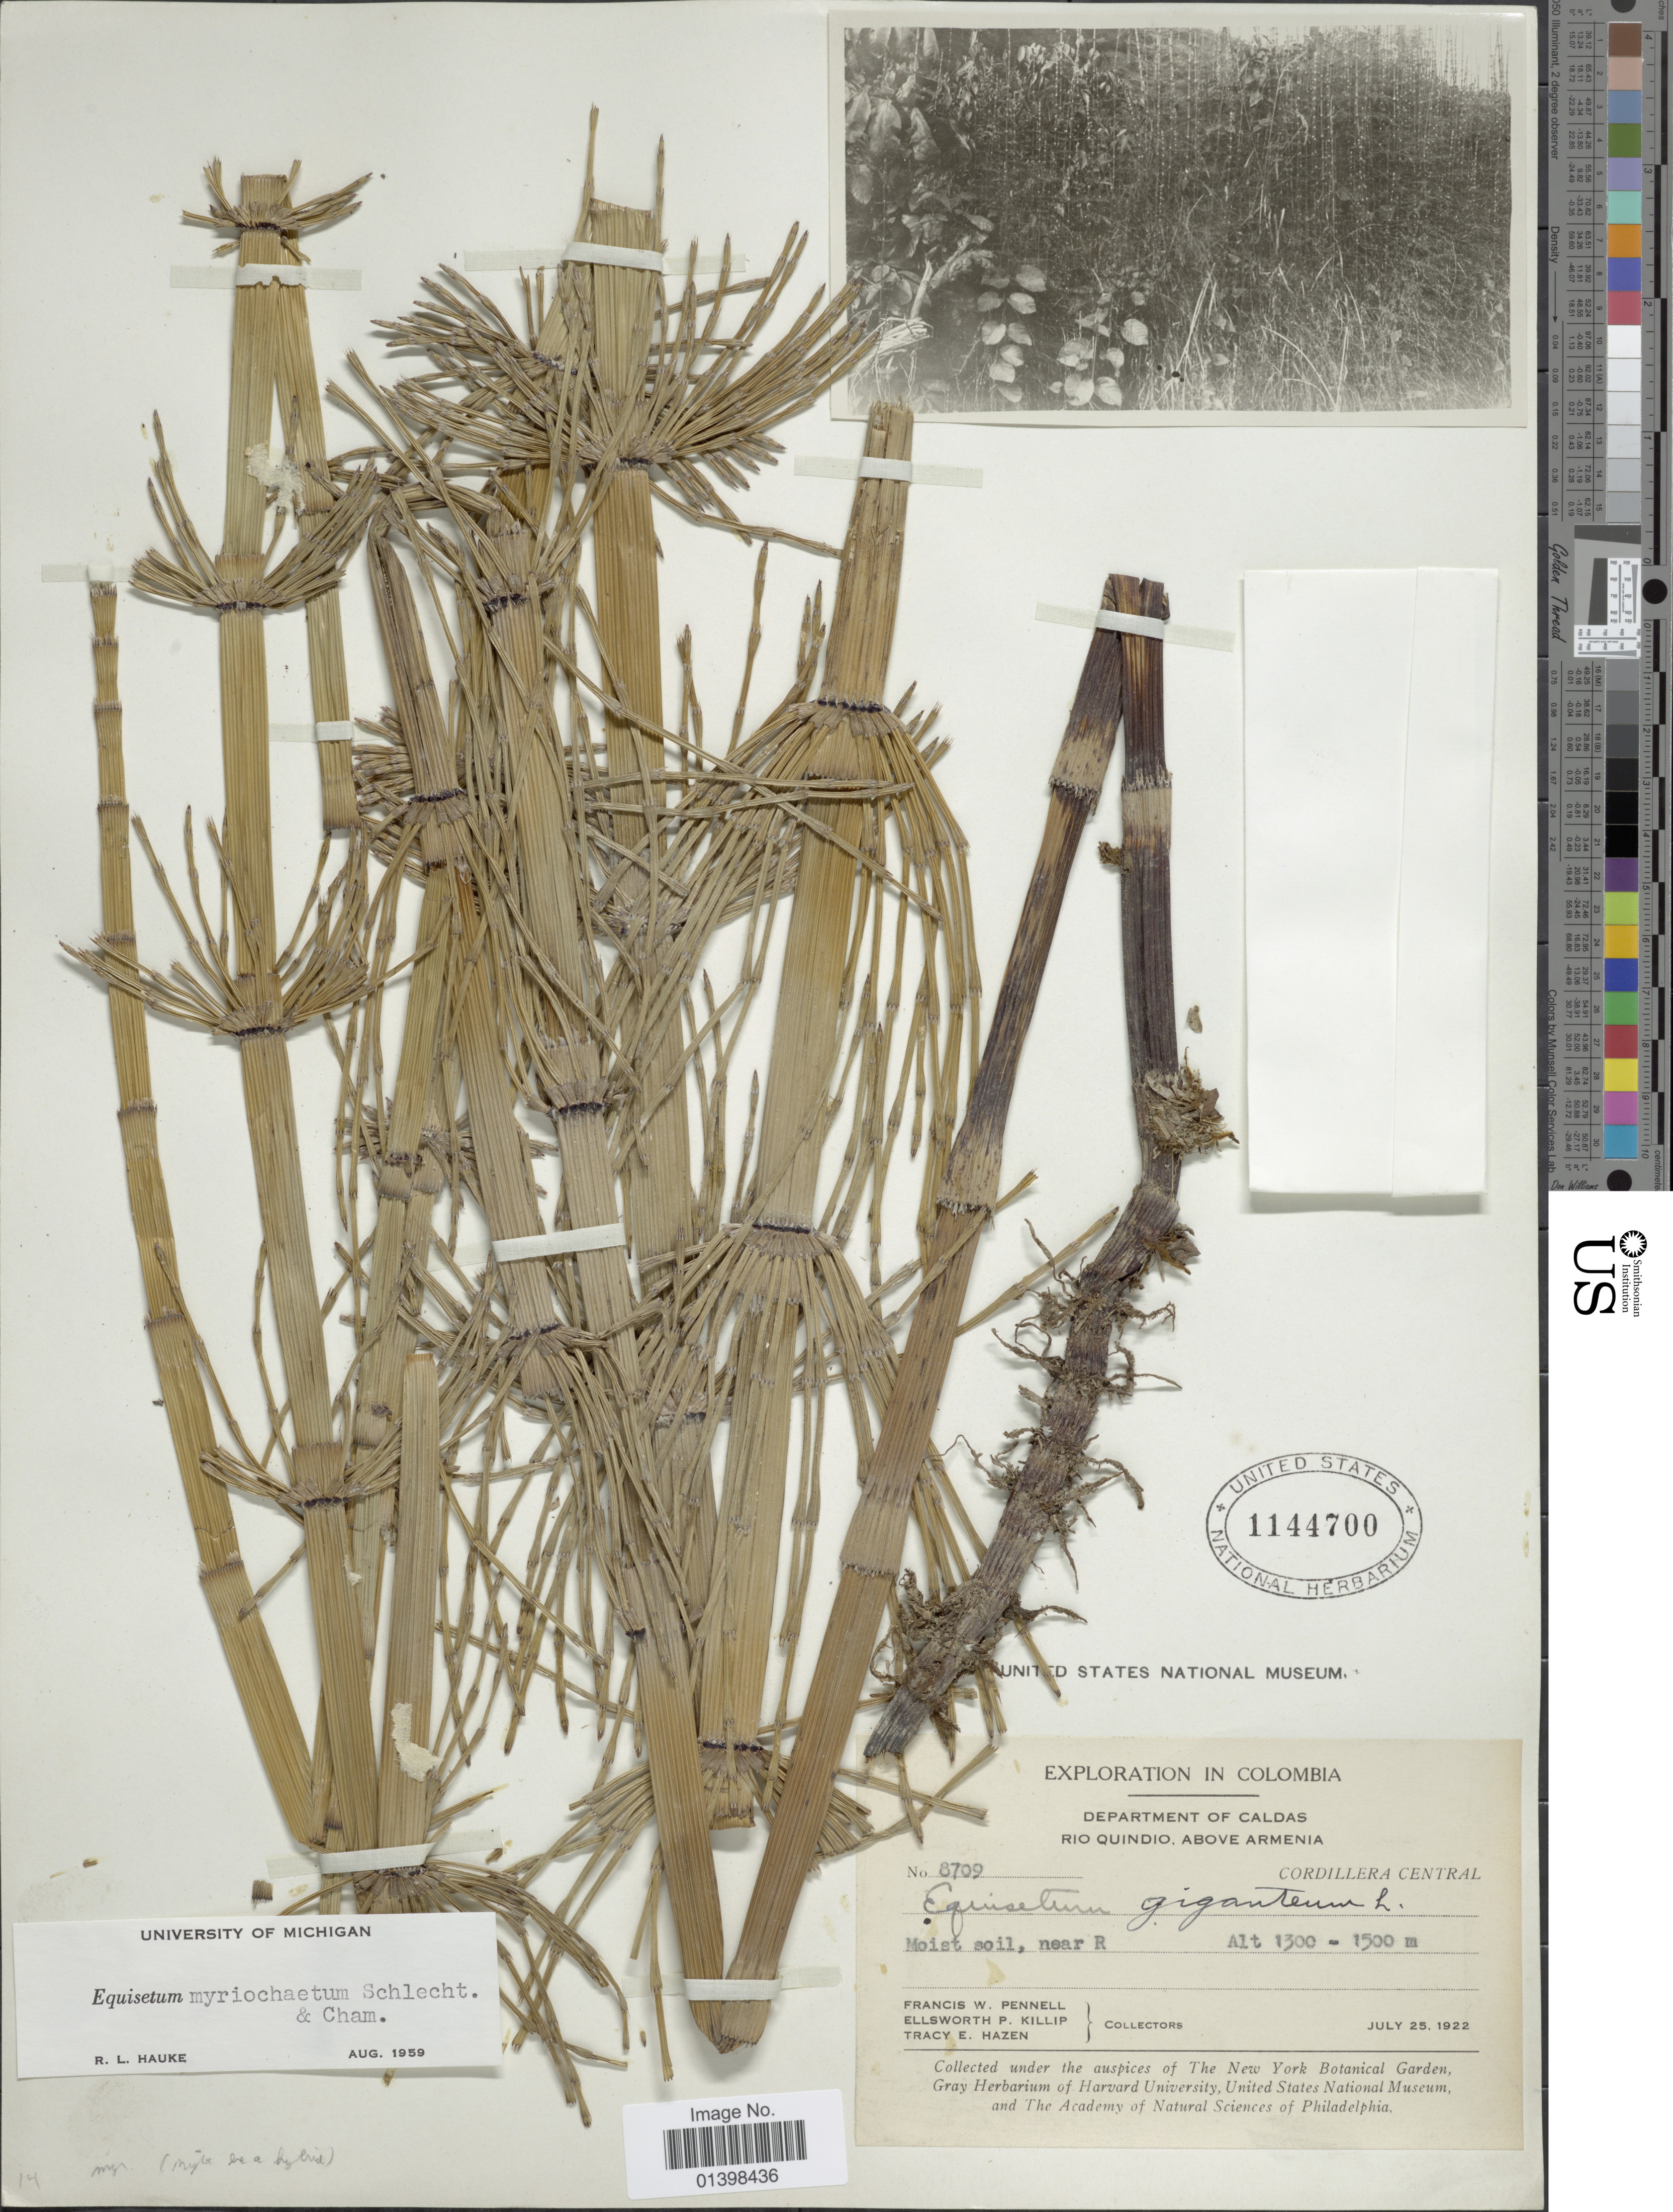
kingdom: Plantae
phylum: Tracheophyta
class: Polypodiopsida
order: Equisetales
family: Equisetaceae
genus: Equisetum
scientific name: Equisetum myriochaetum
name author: Schltdl. & Cham.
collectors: F. W. Pennell, E. P. Killip & T. E. Hazen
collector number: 8709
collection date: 1922-07-25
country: Colombia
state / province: Caldas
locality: Rio Quindo, above Armenia, Cordillera Oriental, Moist soil, near R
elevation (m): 1300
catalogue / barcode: US 1144700